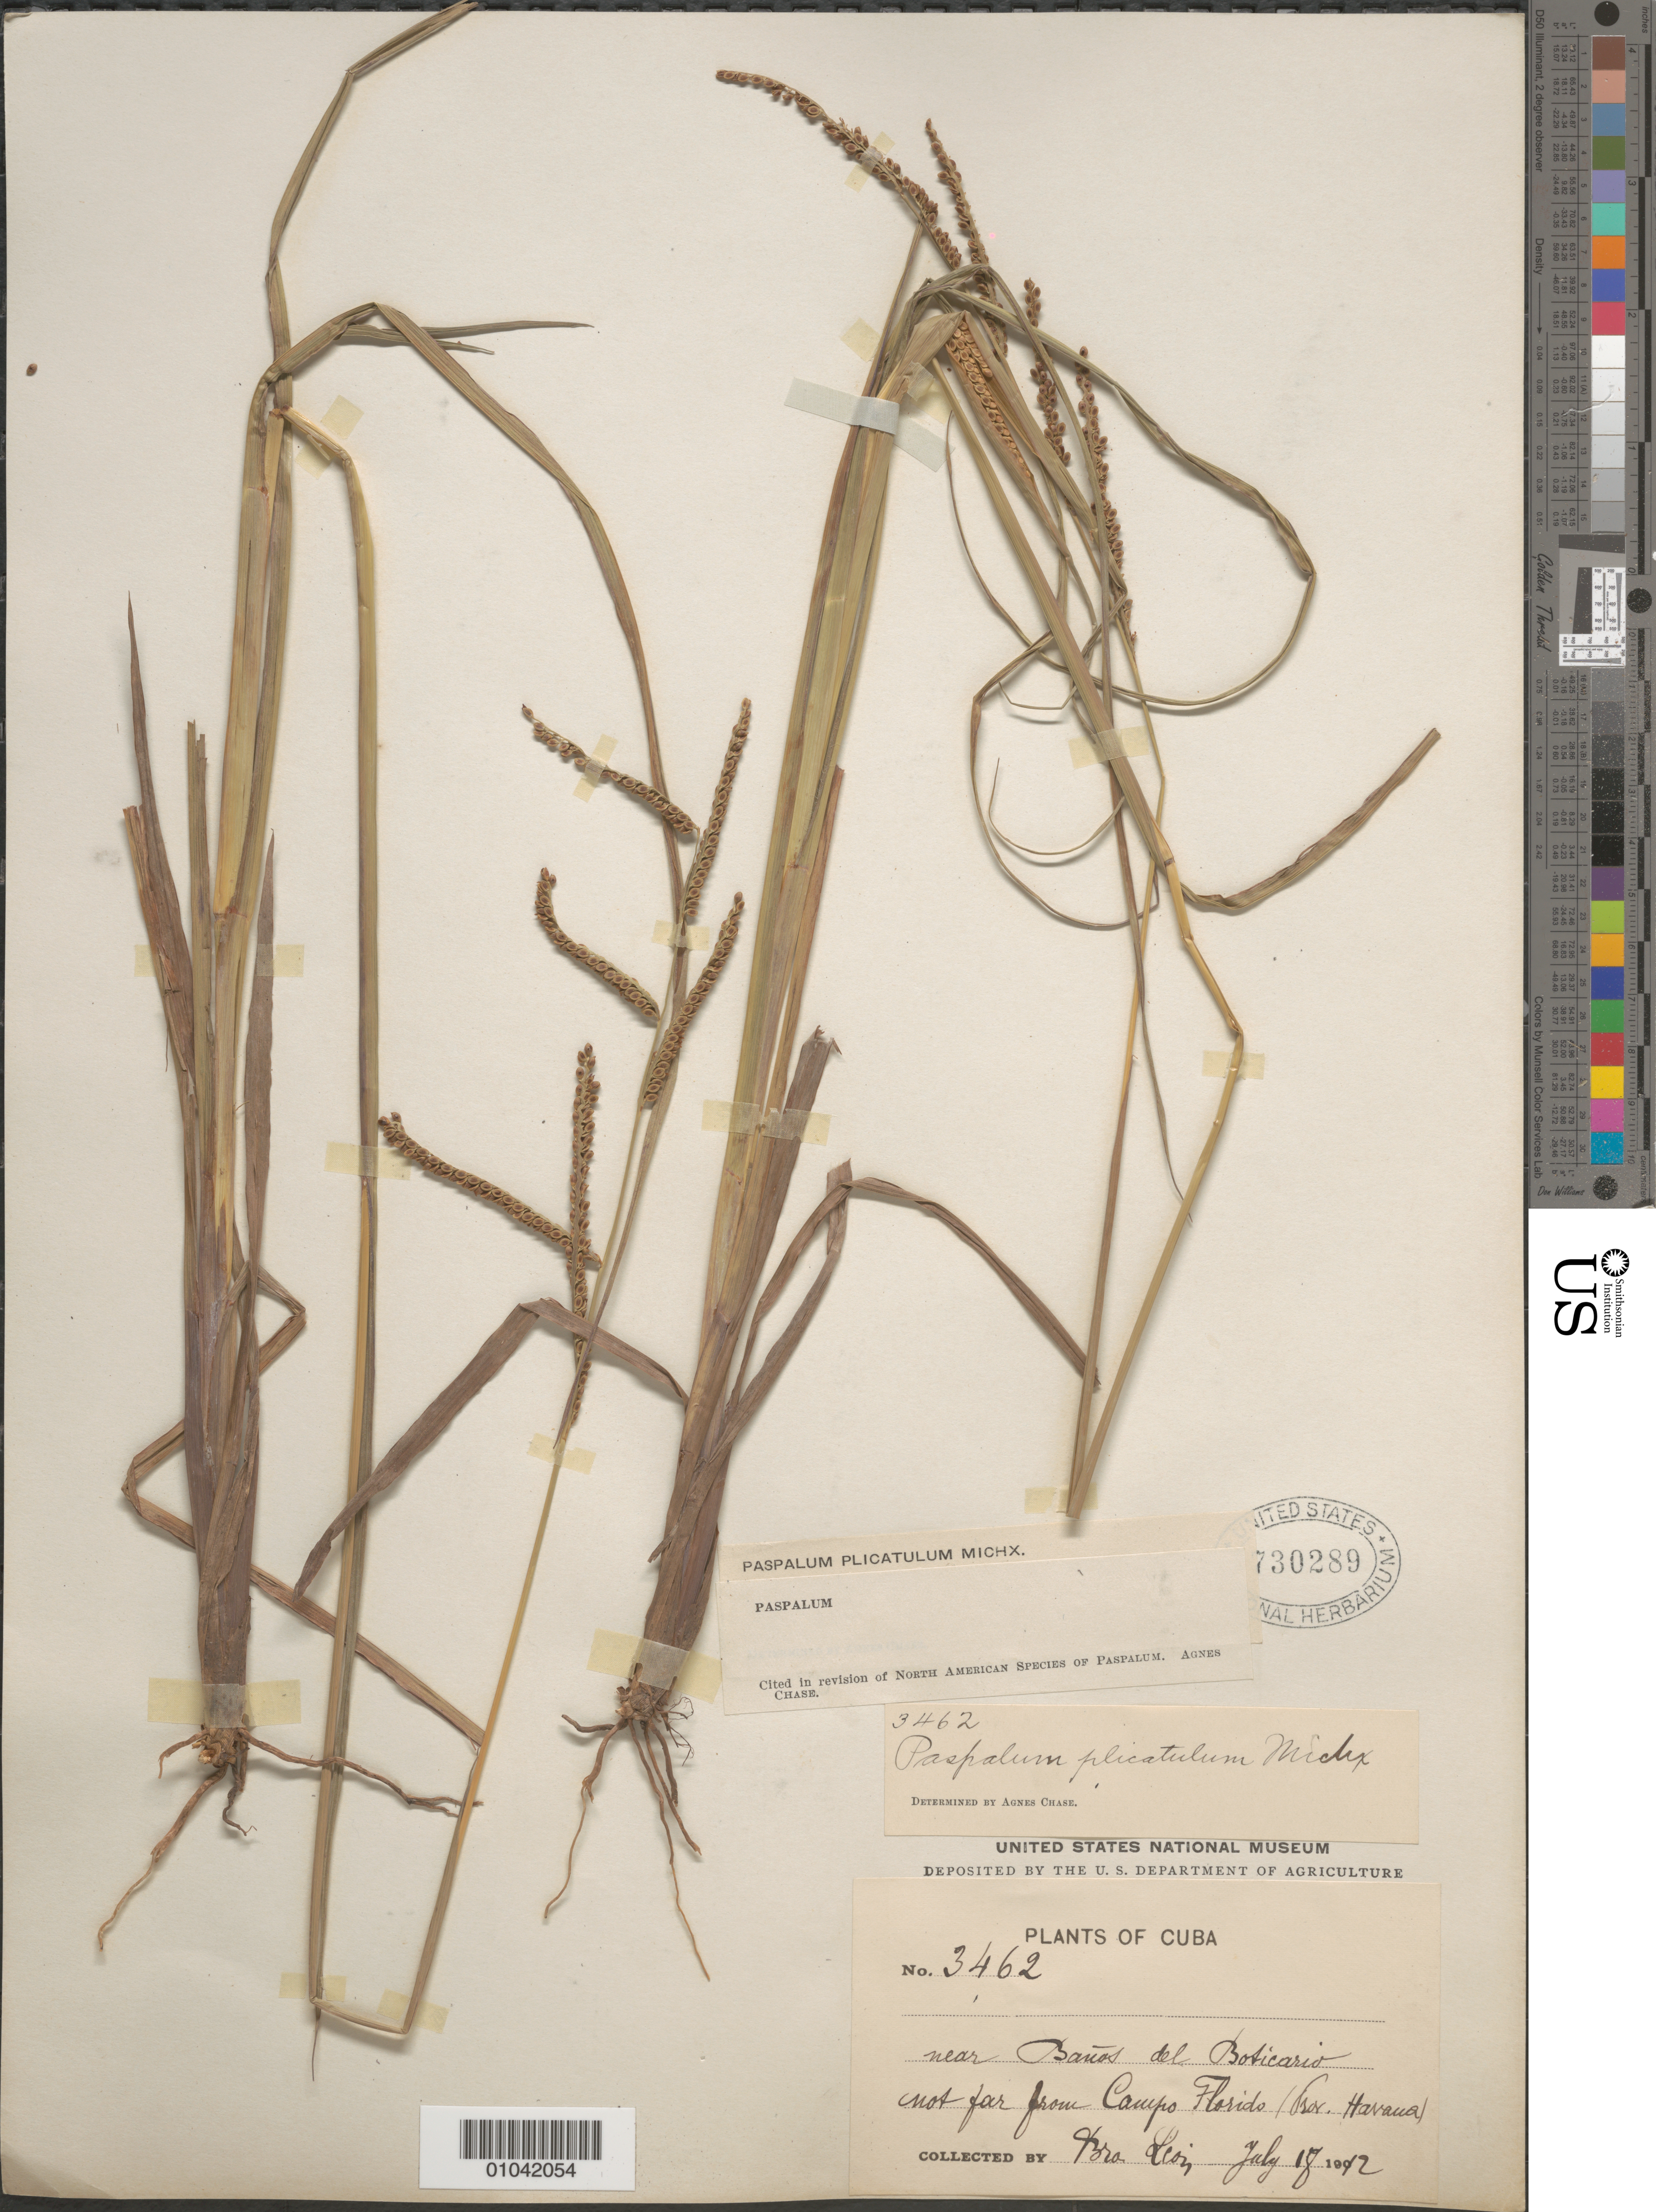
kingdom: Plantae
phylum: Tracheophyta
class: Liliopsida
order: Poales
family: Poaceae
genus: Paspalum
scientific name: Paspalum plicatulum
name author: Michx.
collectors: Bro. León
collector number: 3462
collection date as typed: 18 Jul 1912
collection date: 1912-07-18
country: Cuba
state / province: La Habana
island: Cuba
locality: Near Banos del Boticario, not far from Campo Florido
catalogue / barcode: US 730289